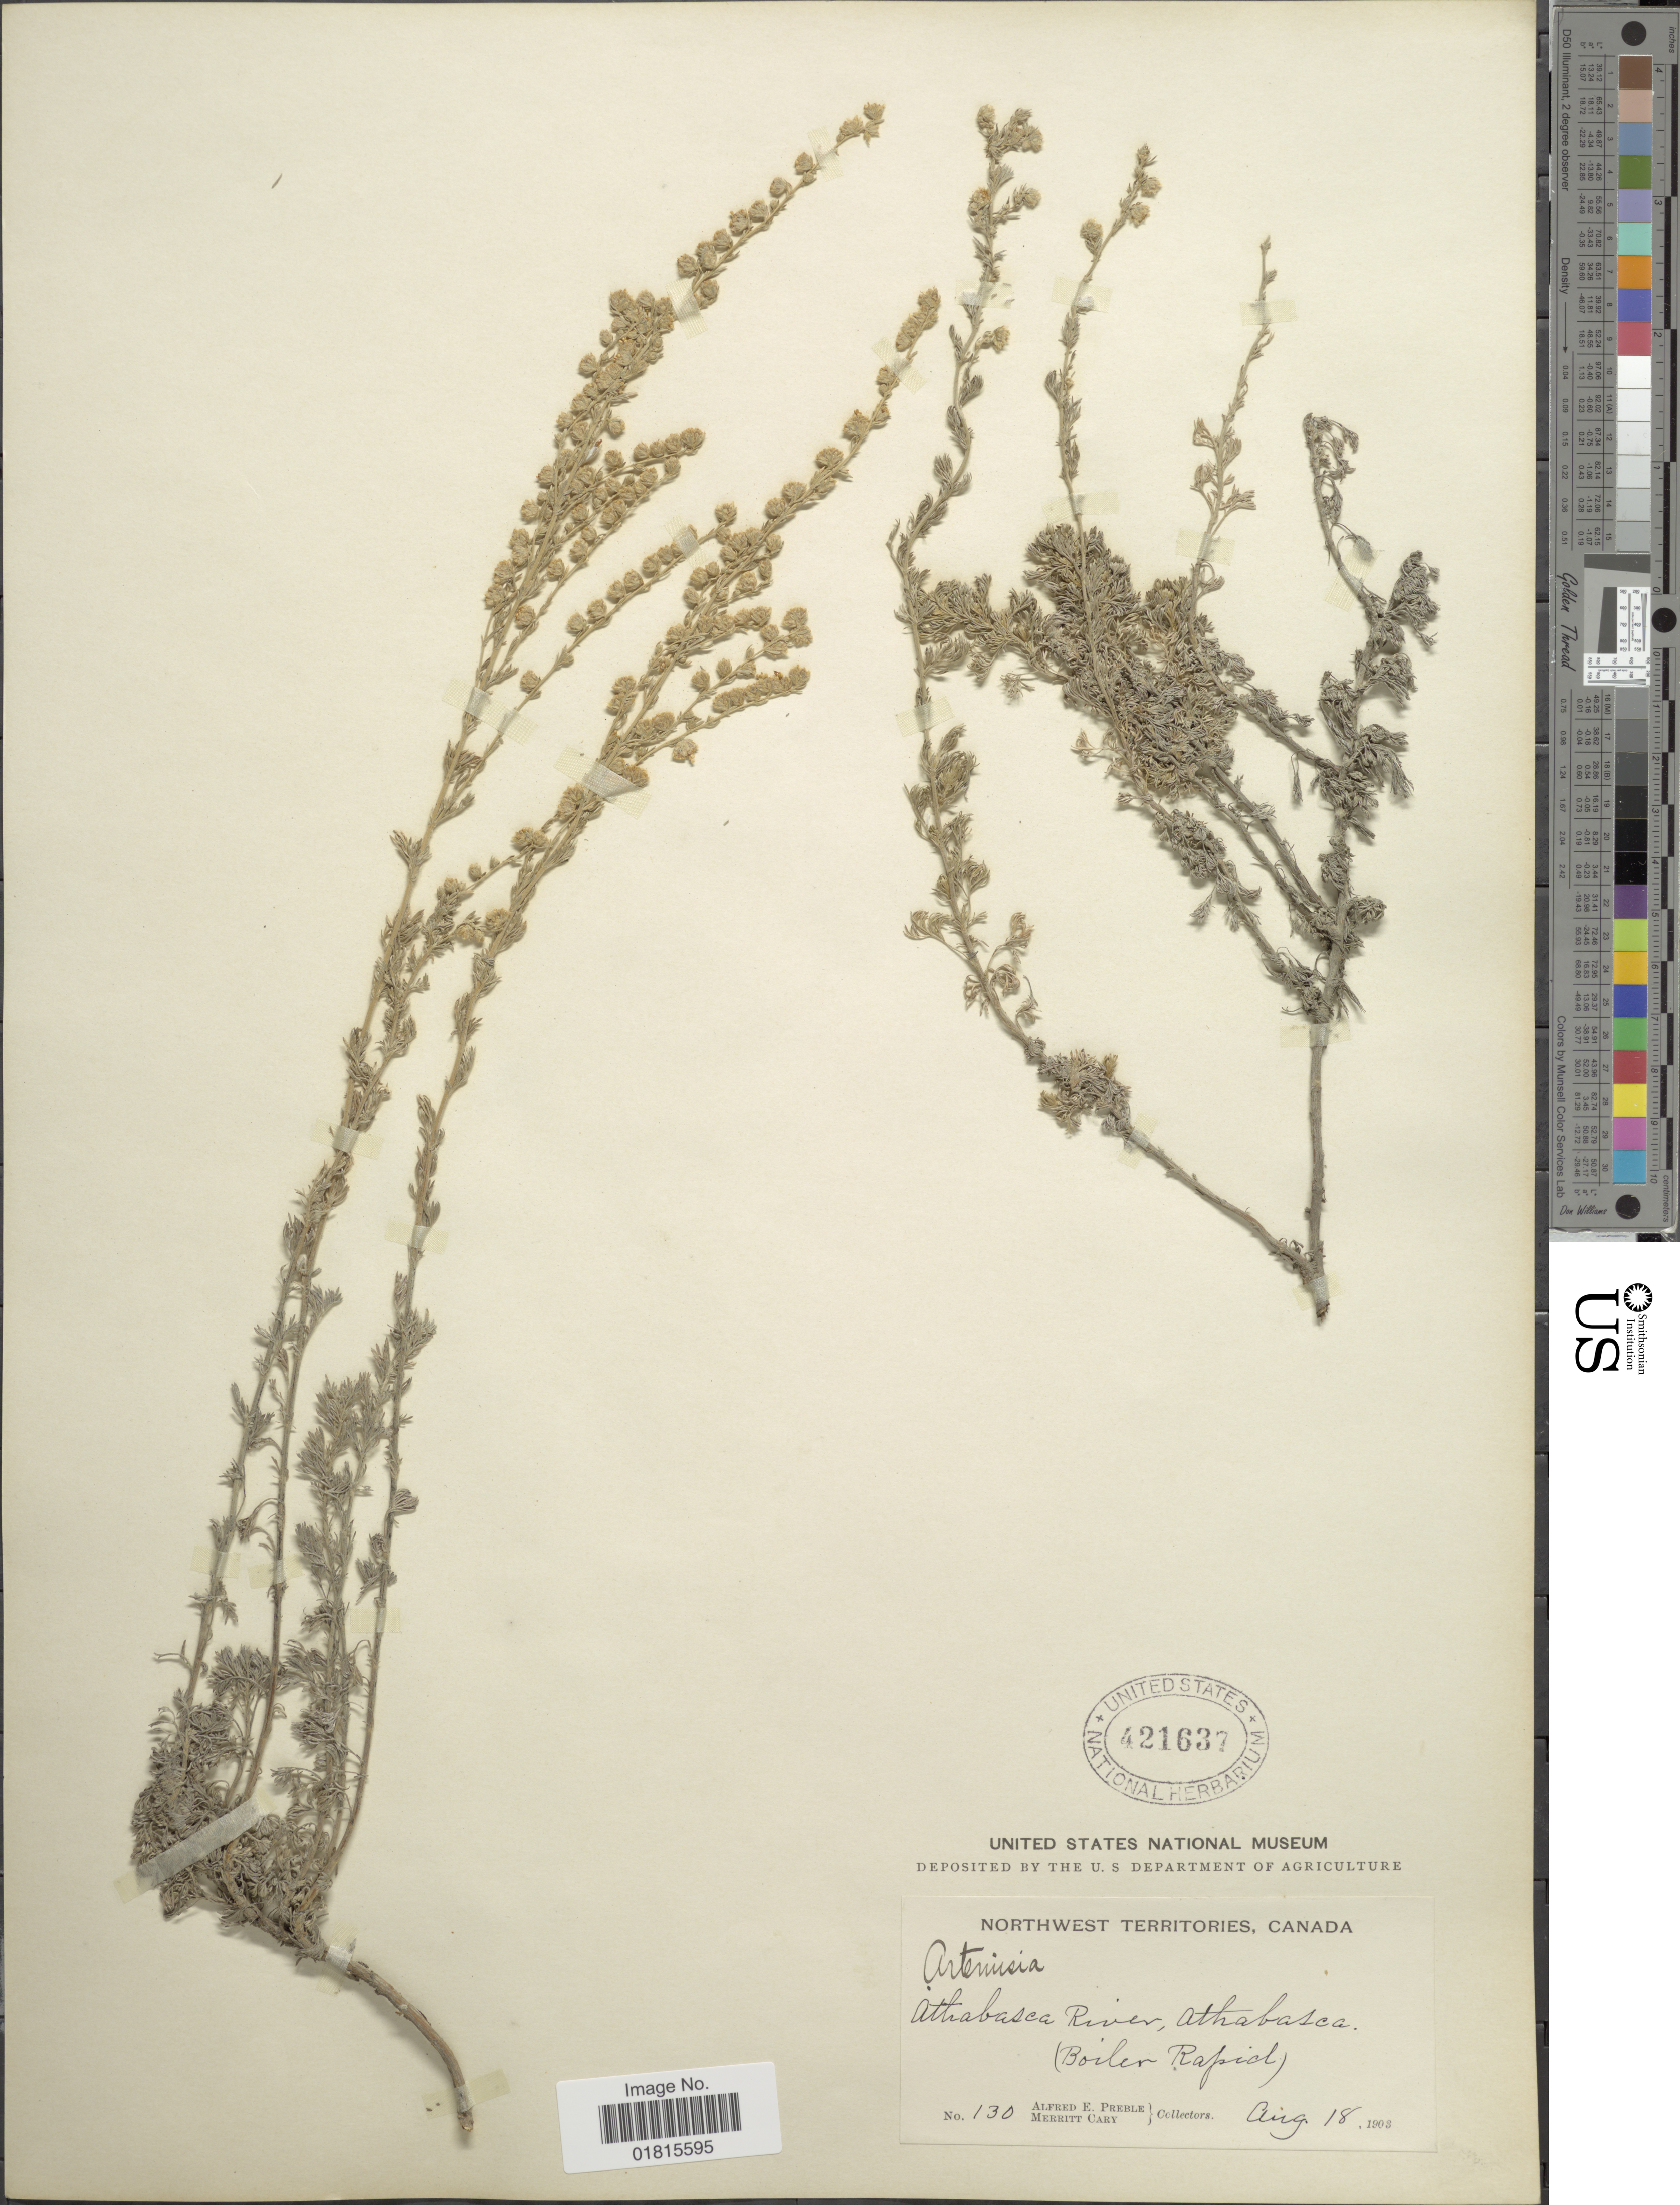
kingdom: Plantae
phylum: Tracheophyta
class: Magnoliopsida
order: Asterales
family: Asteraceae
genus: Artemisia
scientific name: Artemisia frigida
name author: Willd.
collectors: A. Preble & M. Cary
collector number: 130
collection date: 1903-08-18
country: Canada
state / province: Northwest Territories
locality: Athabasca River, Athabasca (Boiler Rapid)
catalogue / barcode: US 421637